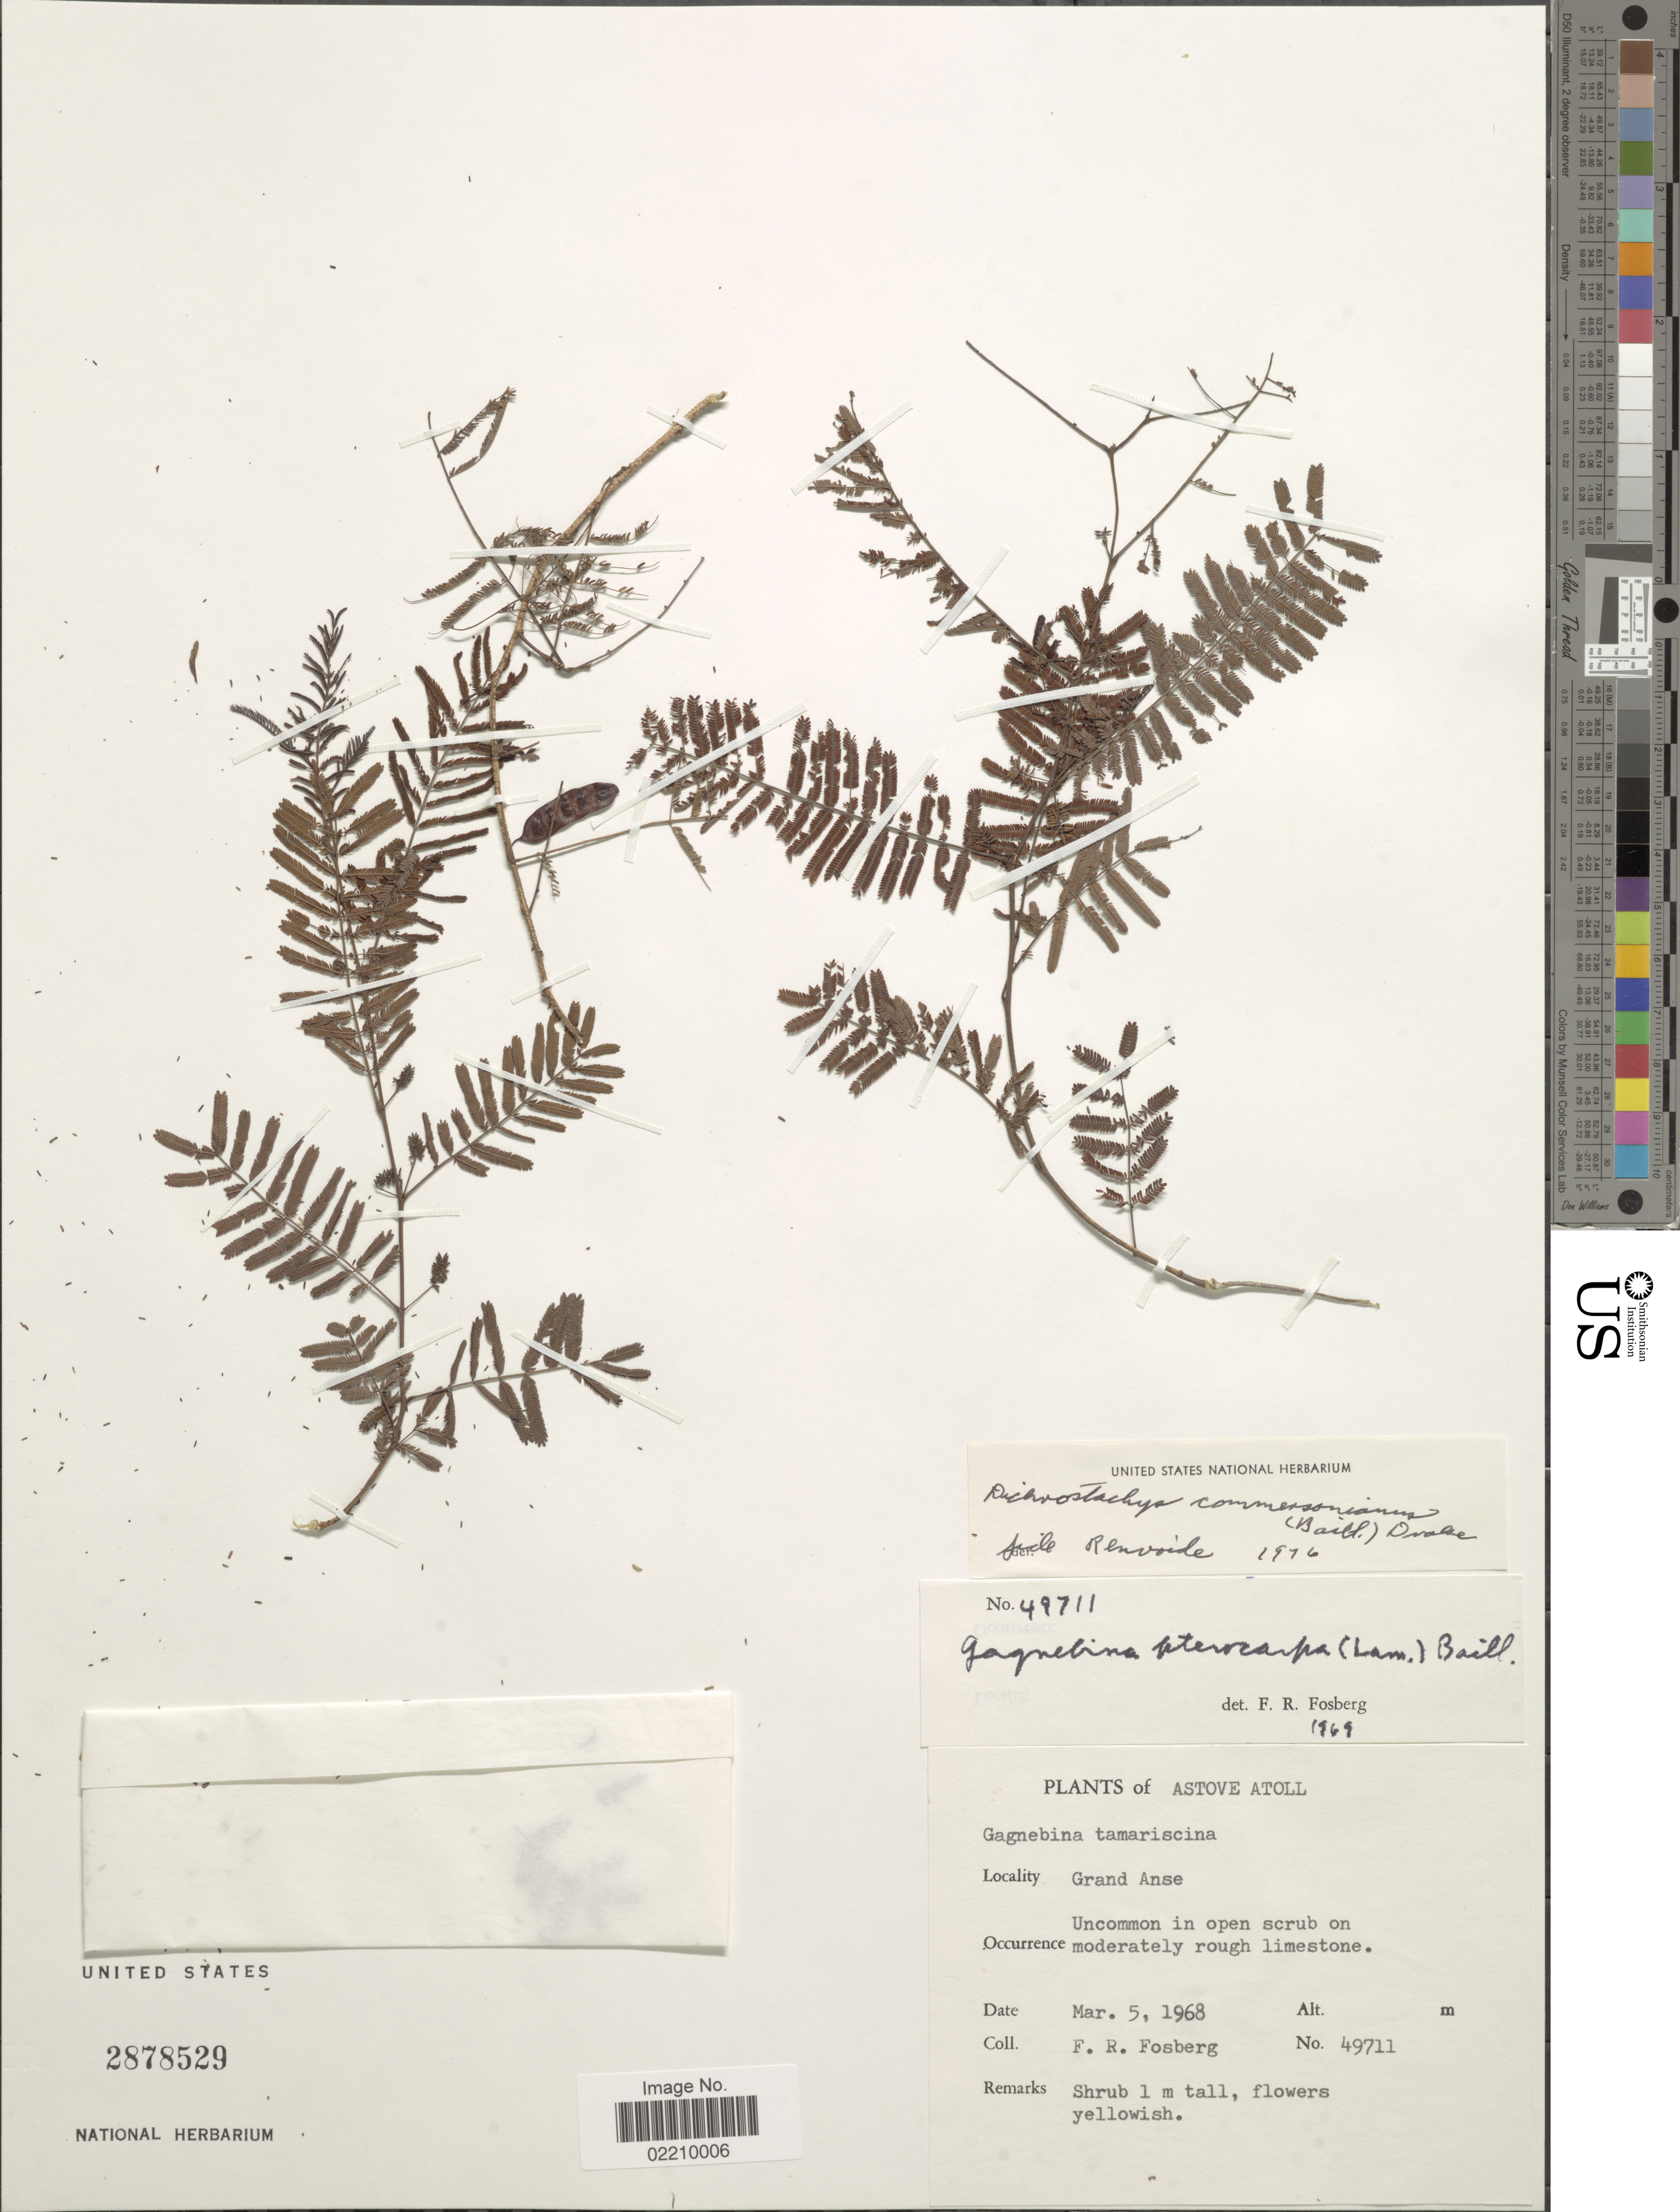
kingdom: Plantae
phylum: Tracheophyta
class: Magnoliopsida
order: Fabales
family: Fabaceae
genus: Gagnebina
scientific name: Gagnebina commersoniana (Baill.) R. Vig.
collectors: F. R. Fosberg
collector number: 49711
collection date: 1968-03-05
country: Seychelles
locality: Astove Atoll, Grand Anse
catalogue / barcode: US 2878529